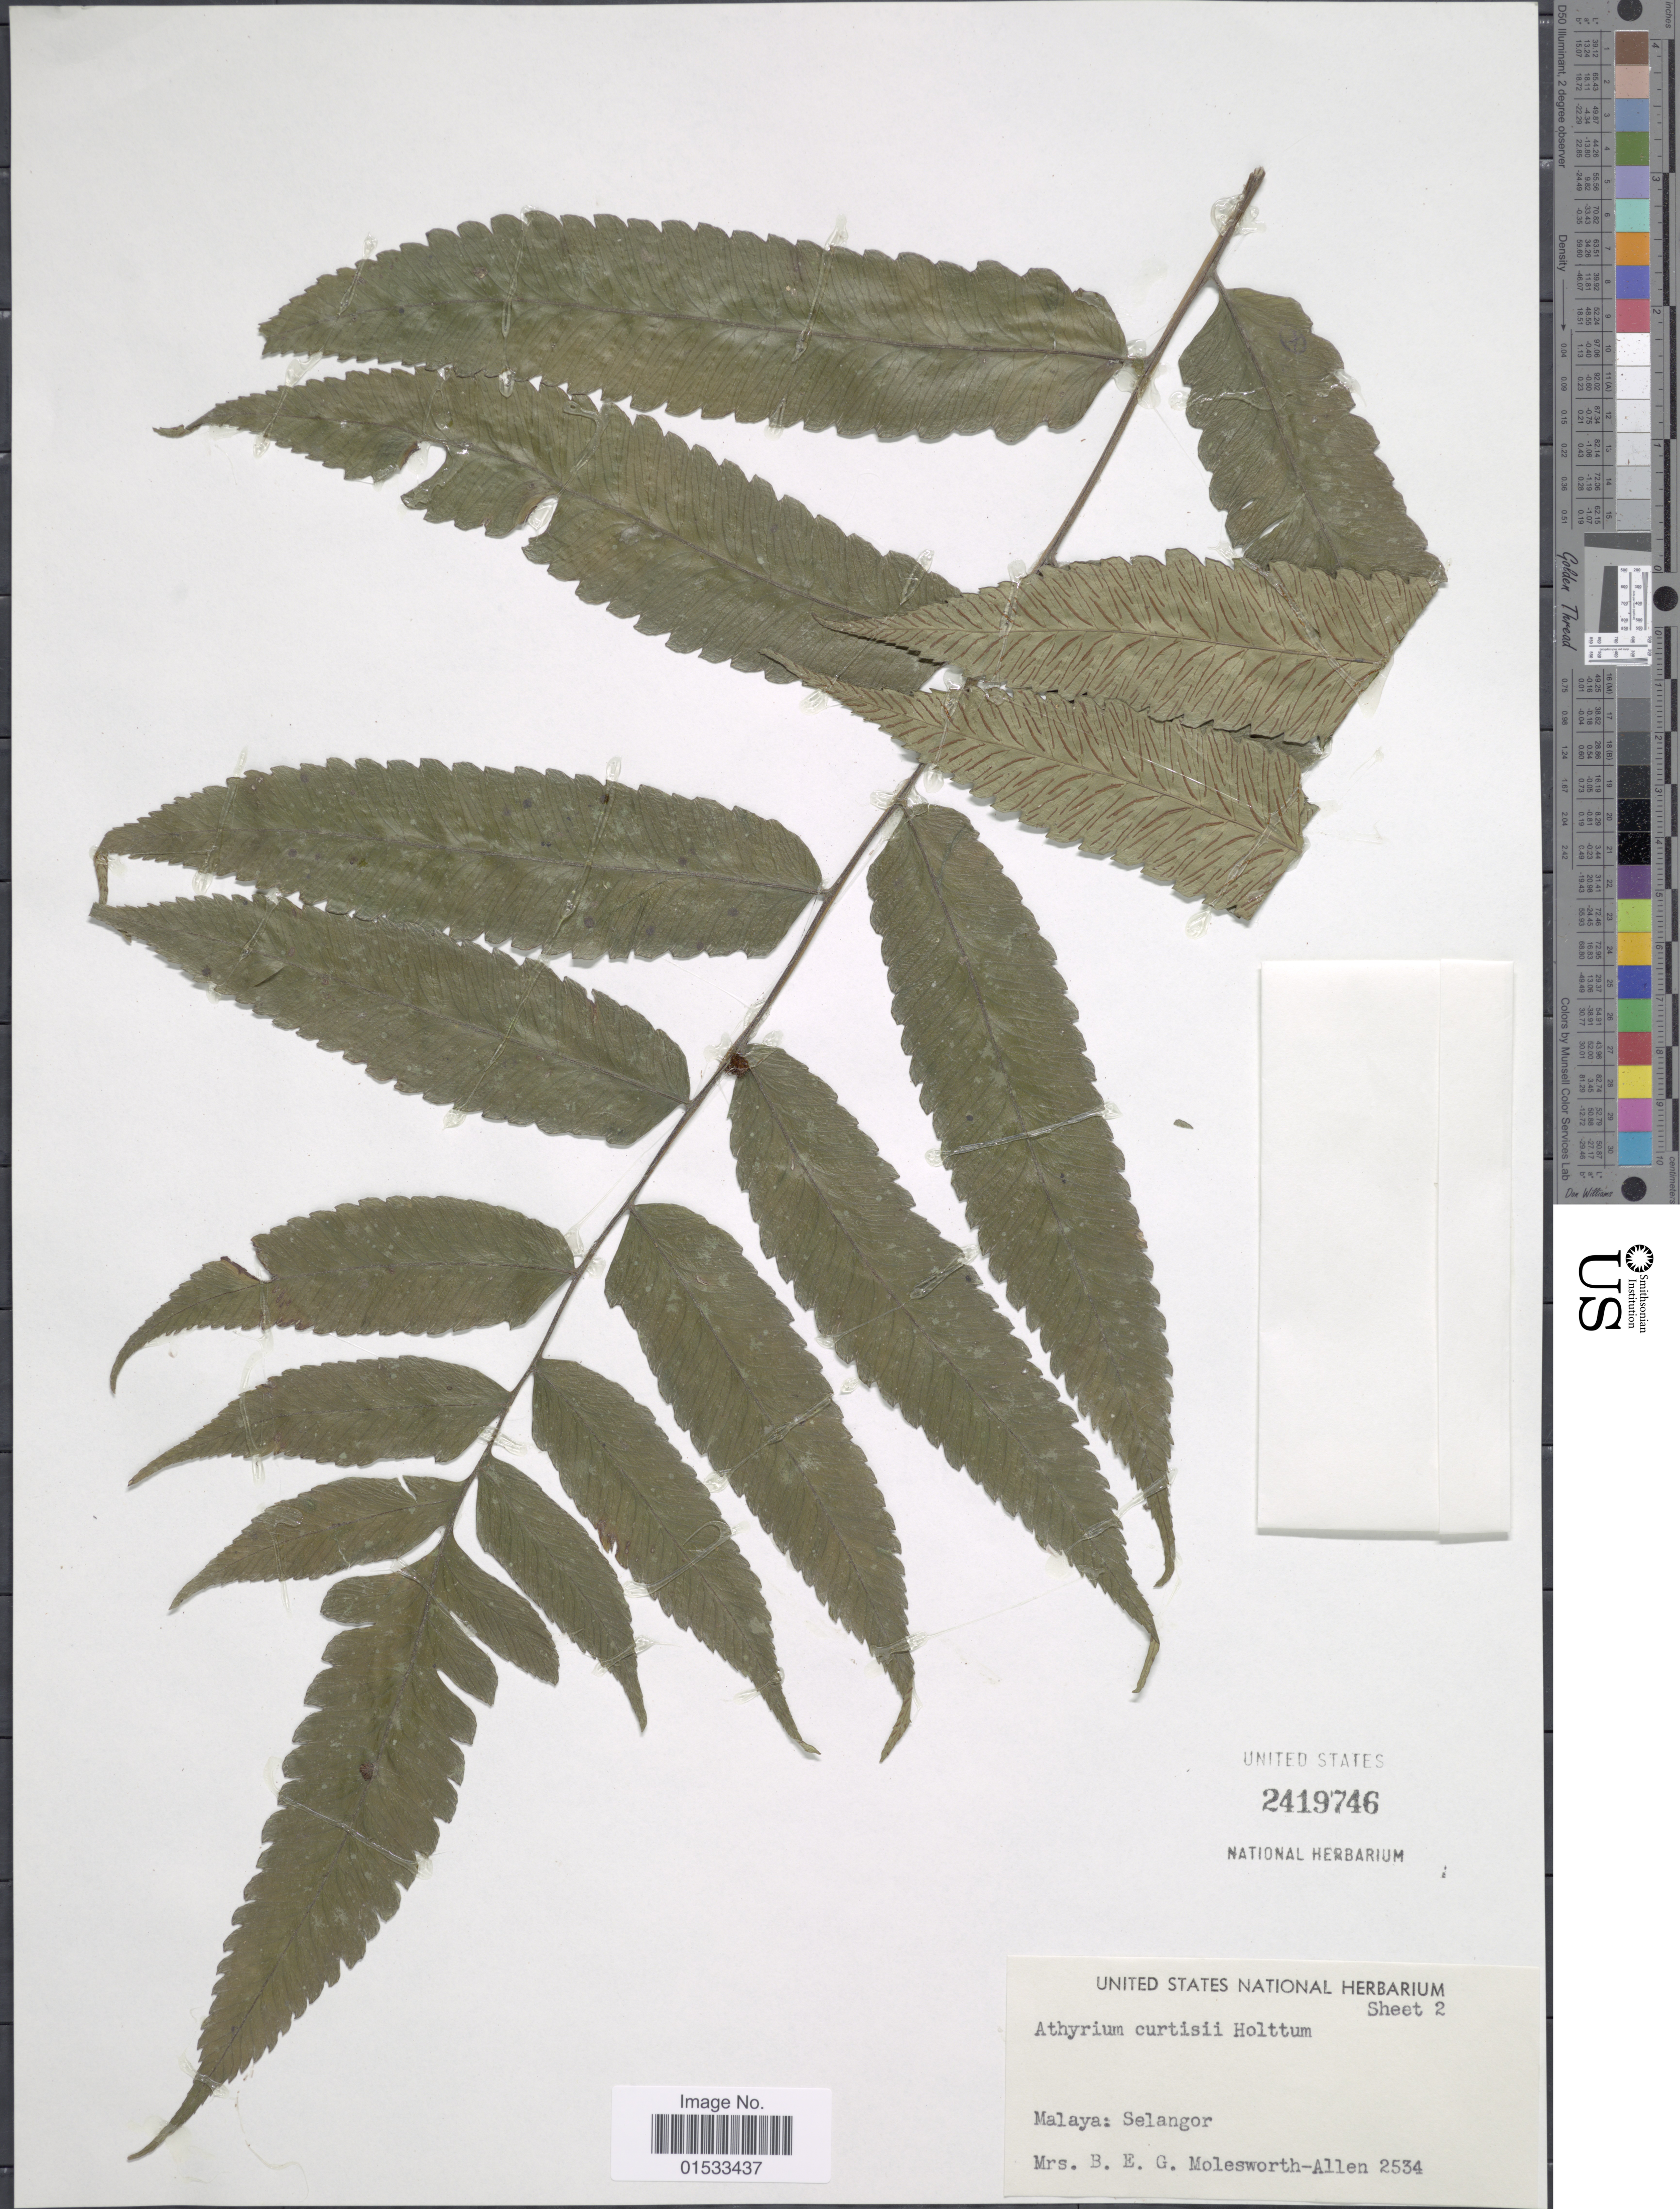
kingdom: Plantae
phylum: Tracheophyta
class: Polypodiopsida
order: Polypodiales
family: Athyriaceae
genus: Diplazium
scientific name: Diplazium curtisii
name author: (Holttum) Holttum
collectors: B. E. G. Molesworth-Allen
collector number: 2534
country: Malaysia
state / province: Selangor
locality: Malaya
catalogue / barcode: US 2419476